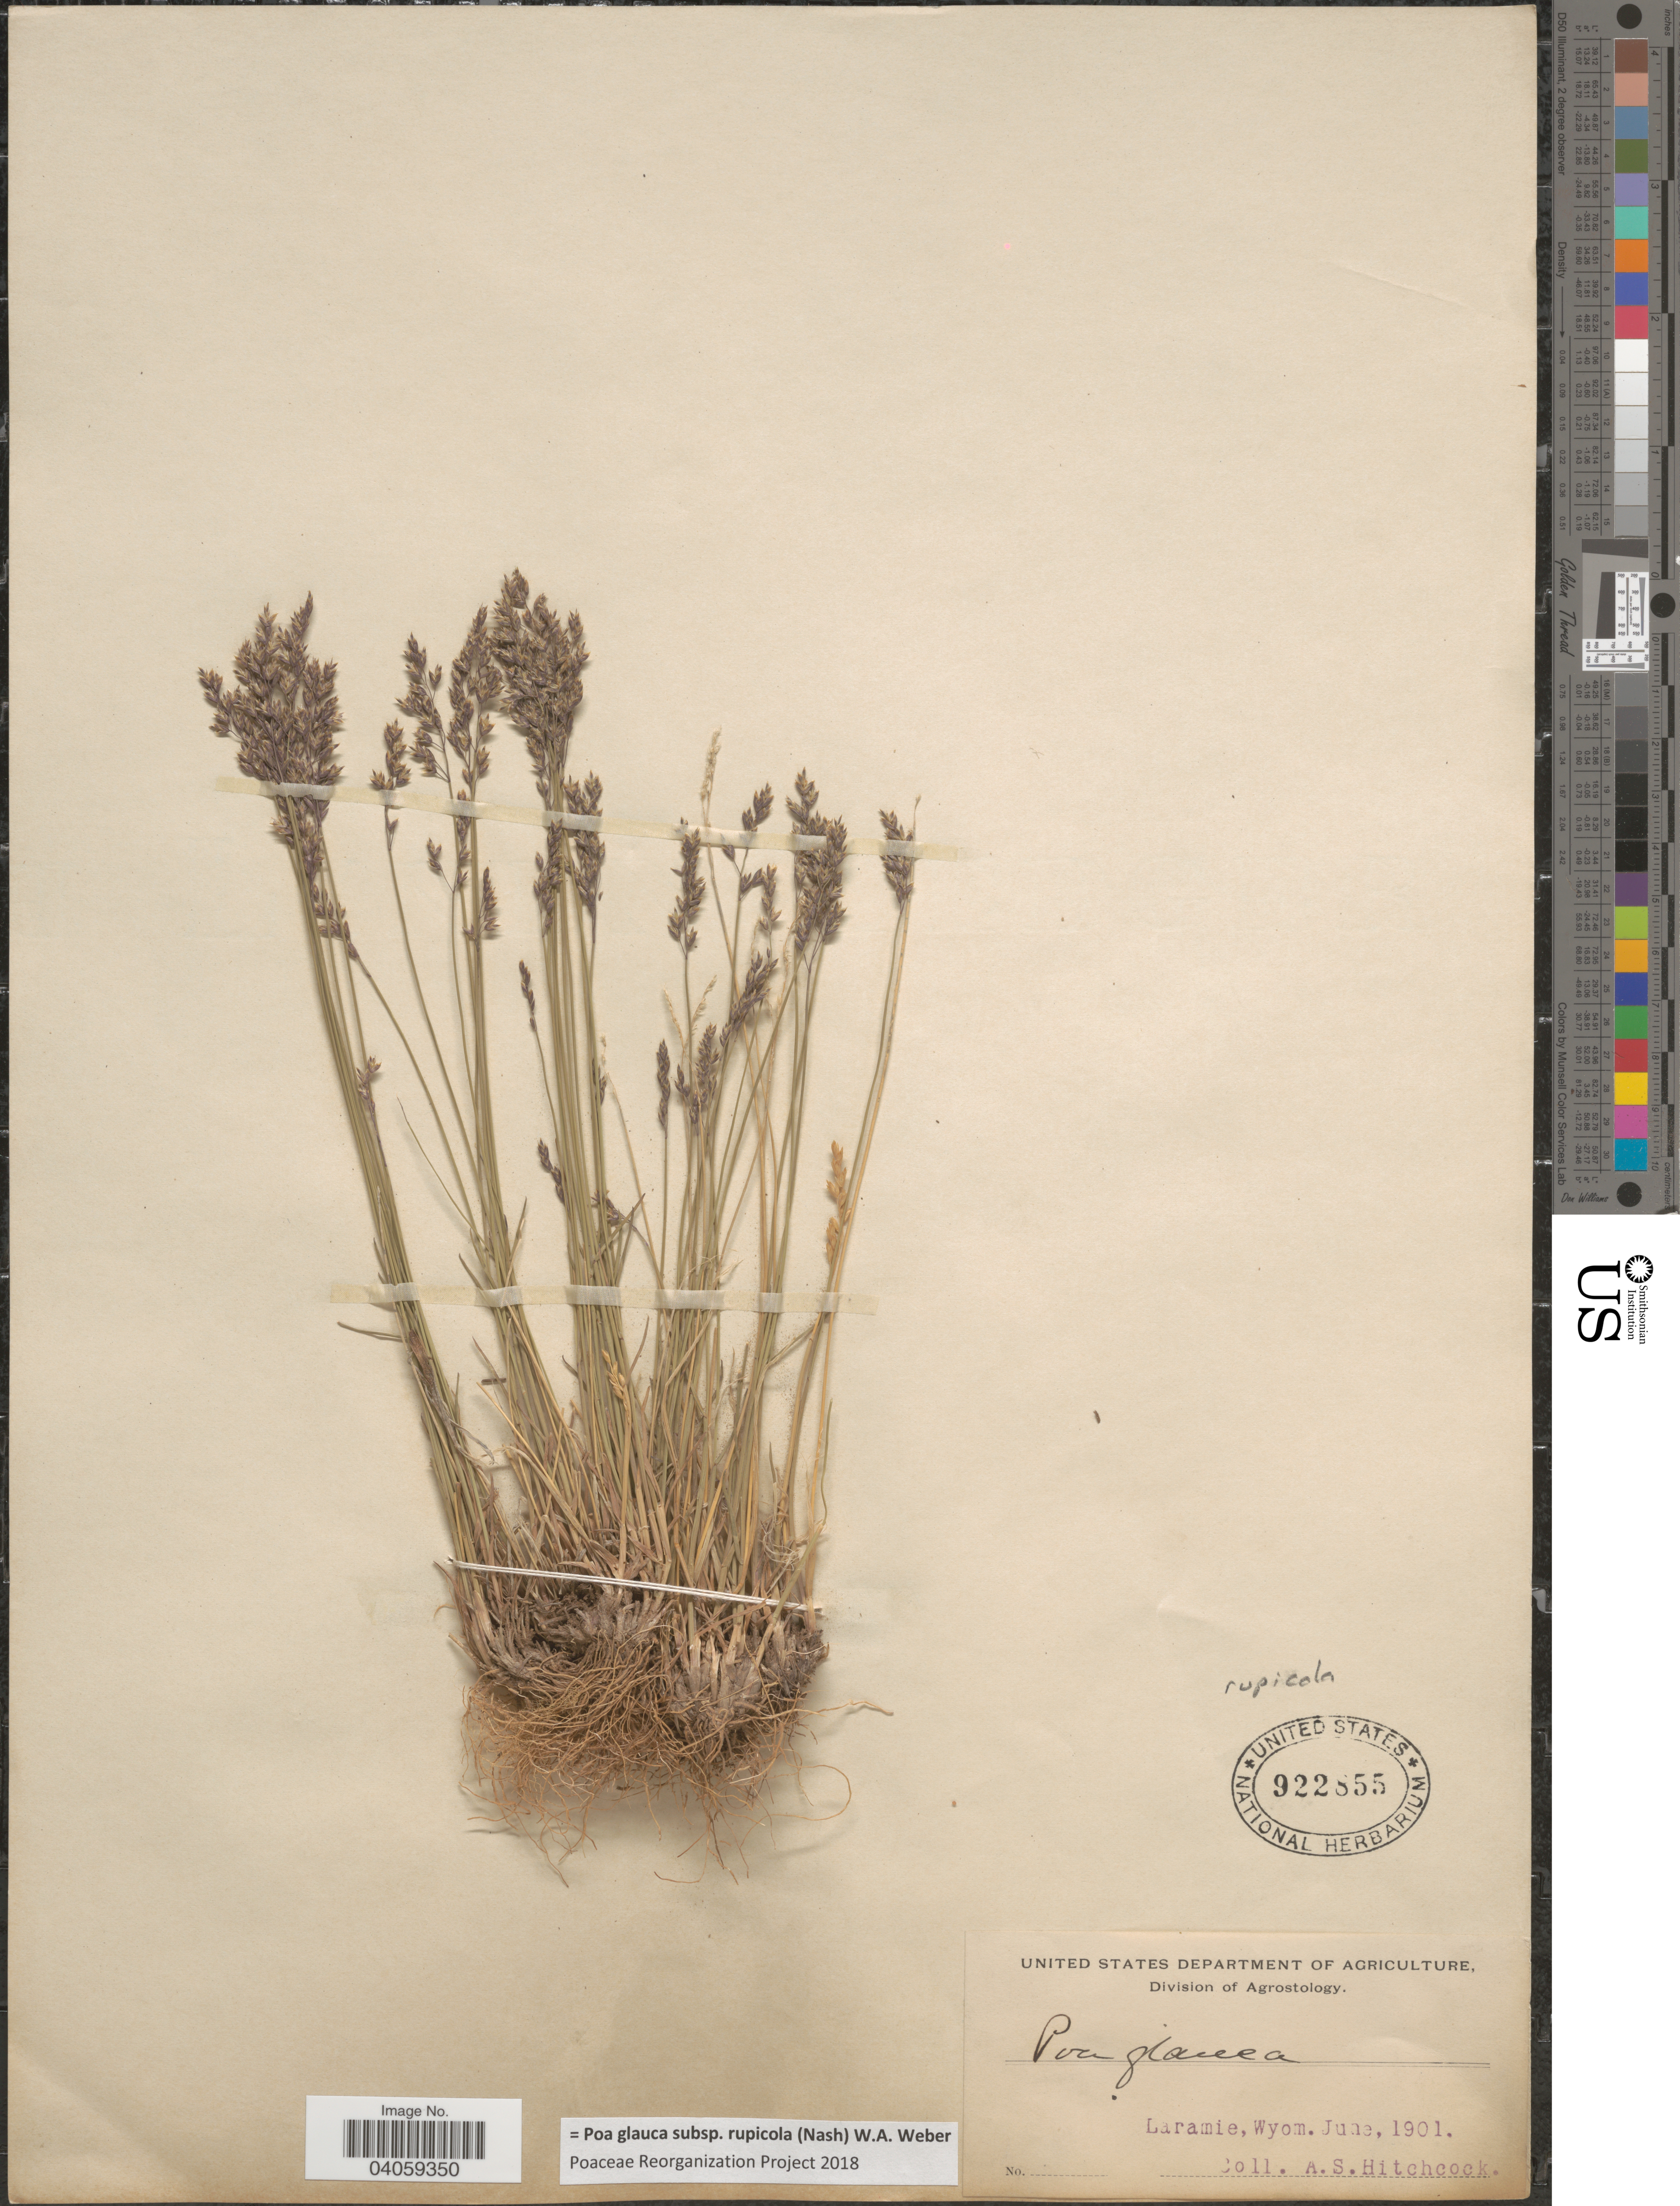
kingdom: Plantae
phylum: Tracheophyta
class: Liliopsida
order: Poales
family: Poaceae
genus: Poa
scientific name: Poa glauca subsp. rupicola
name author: (Nash) W.A. Weber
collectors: A. S. Hitchcock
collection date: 1901-06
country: United States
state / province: Wyoming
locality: Laramie.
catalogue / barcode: US 922855